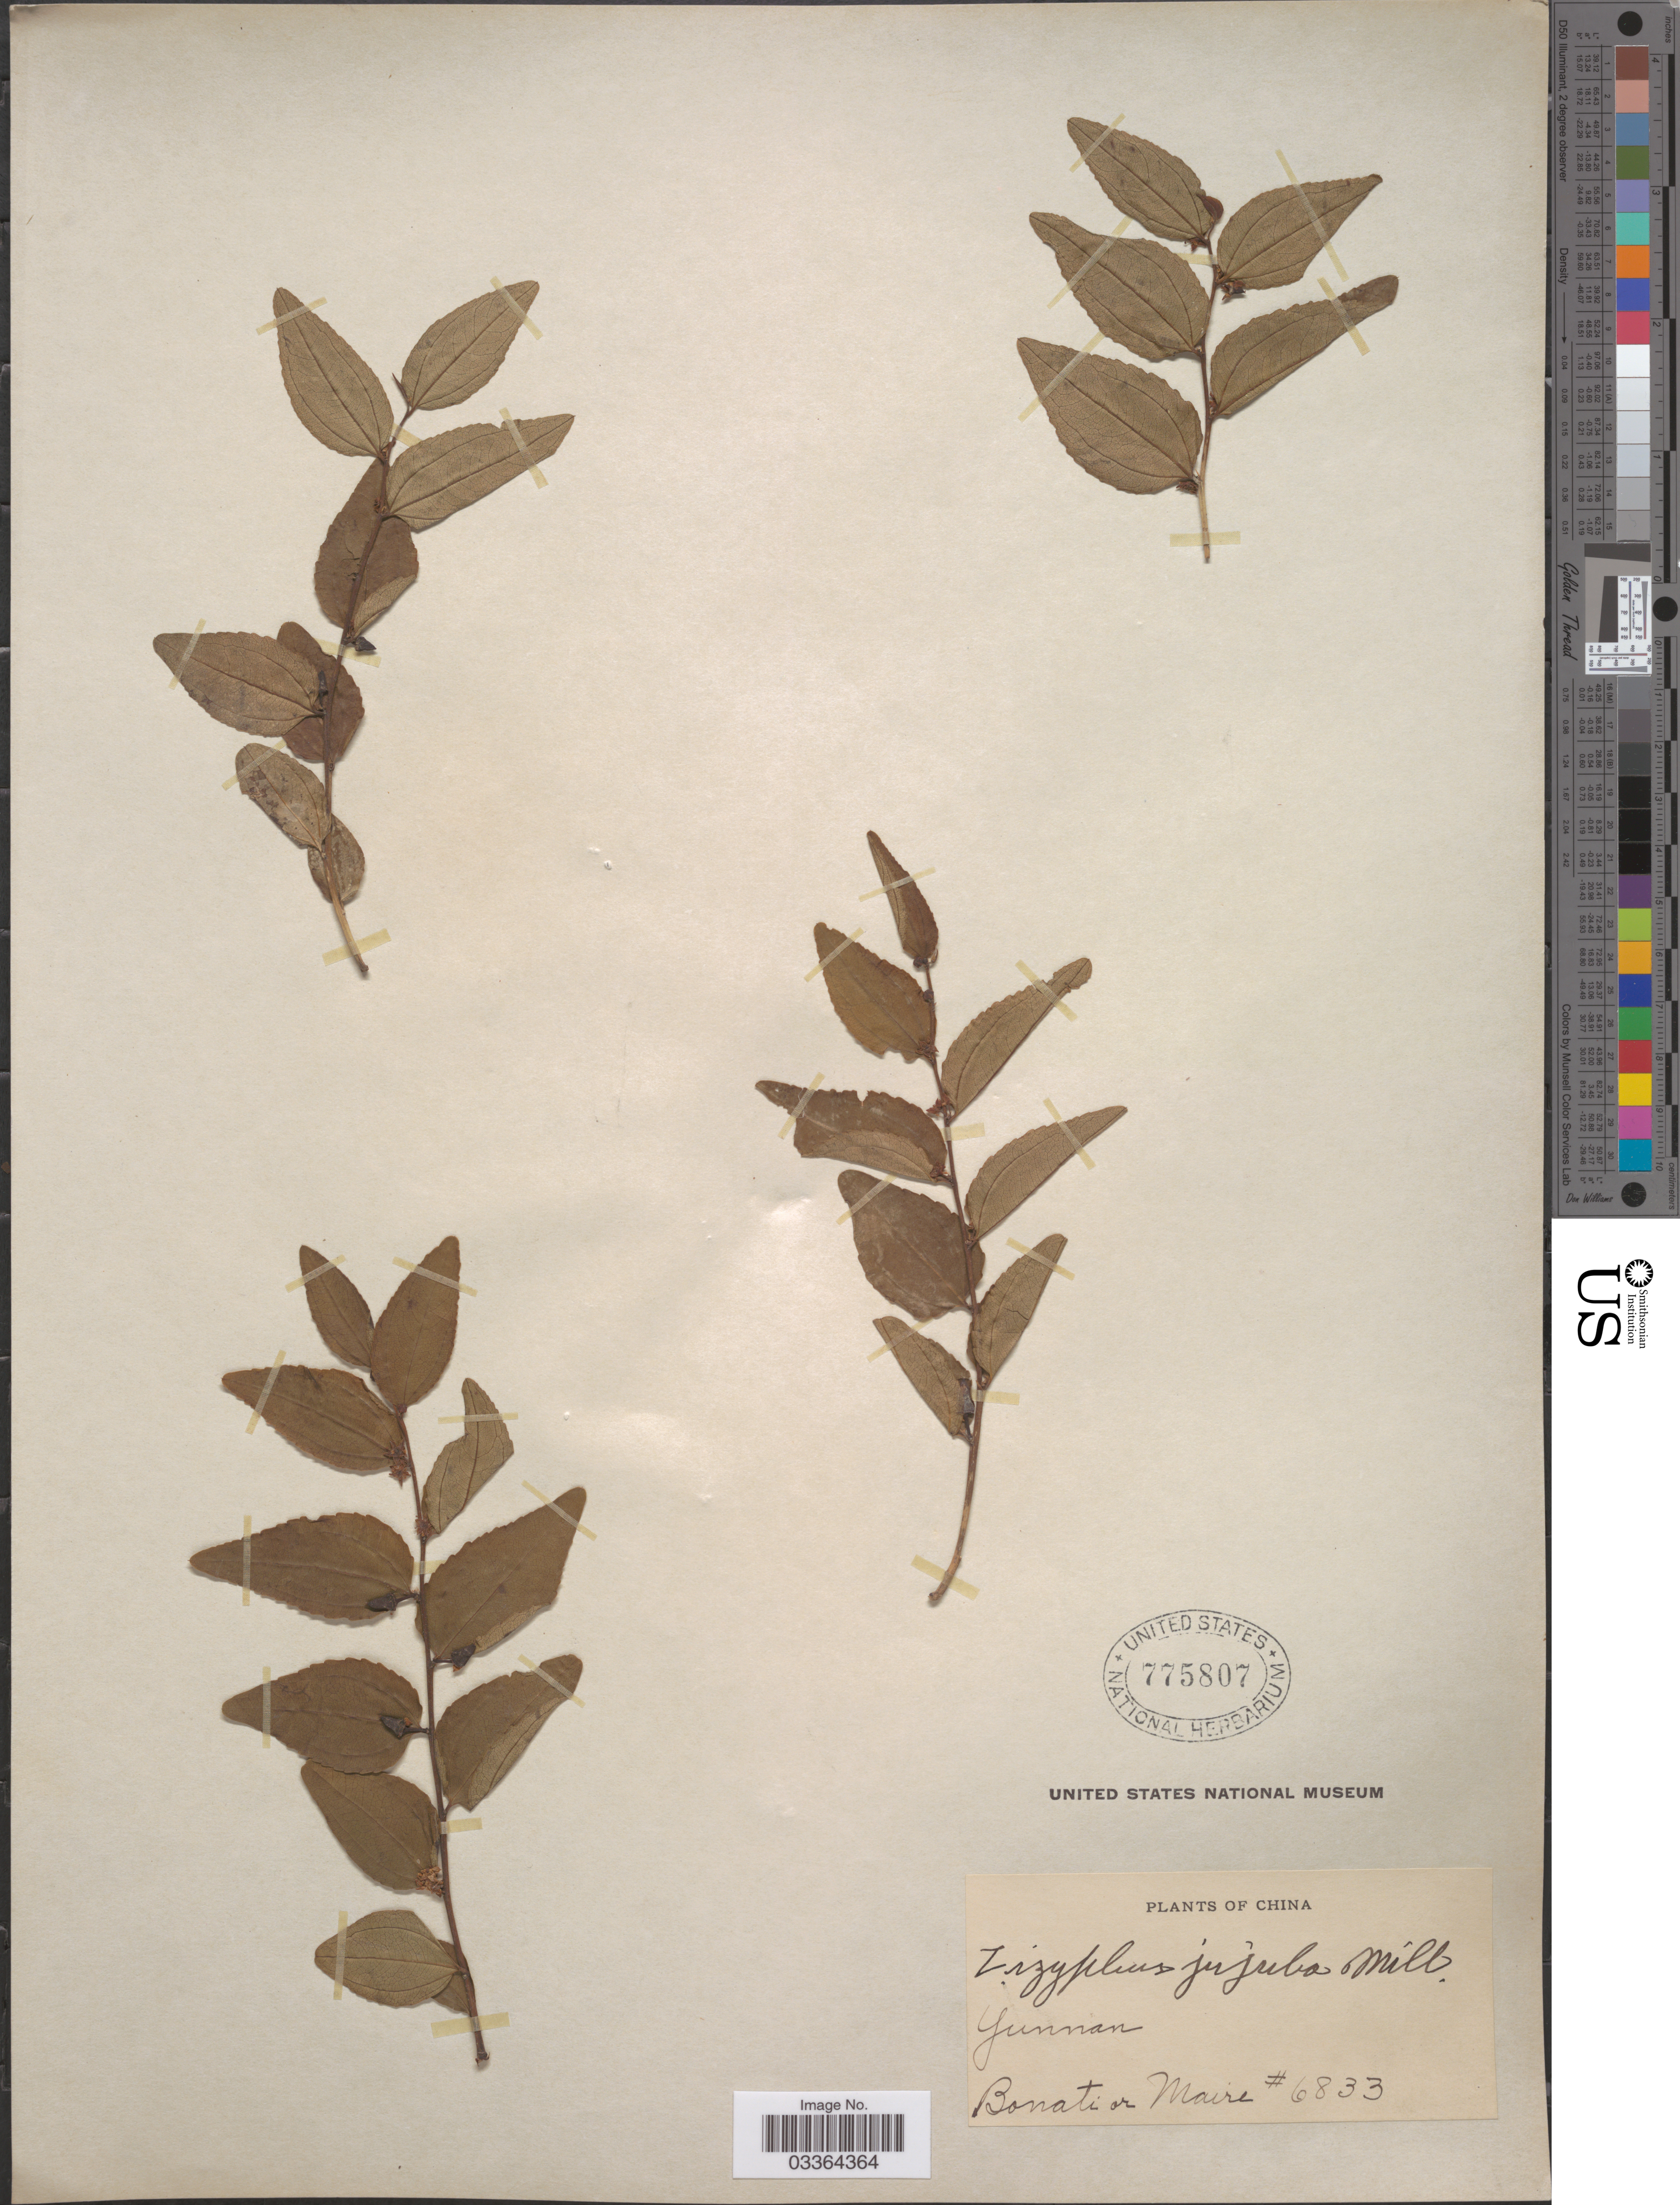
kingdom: Plantae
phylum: Tracheophyta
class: Magnoliopsida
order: Rosales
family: Rhamnaceae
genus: Ziziphus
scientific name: Ziziphus jujuba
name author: Mill.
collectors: -. Bonati & Maire, --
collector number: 6833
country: China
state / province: Yunnan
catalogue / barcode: US 775807